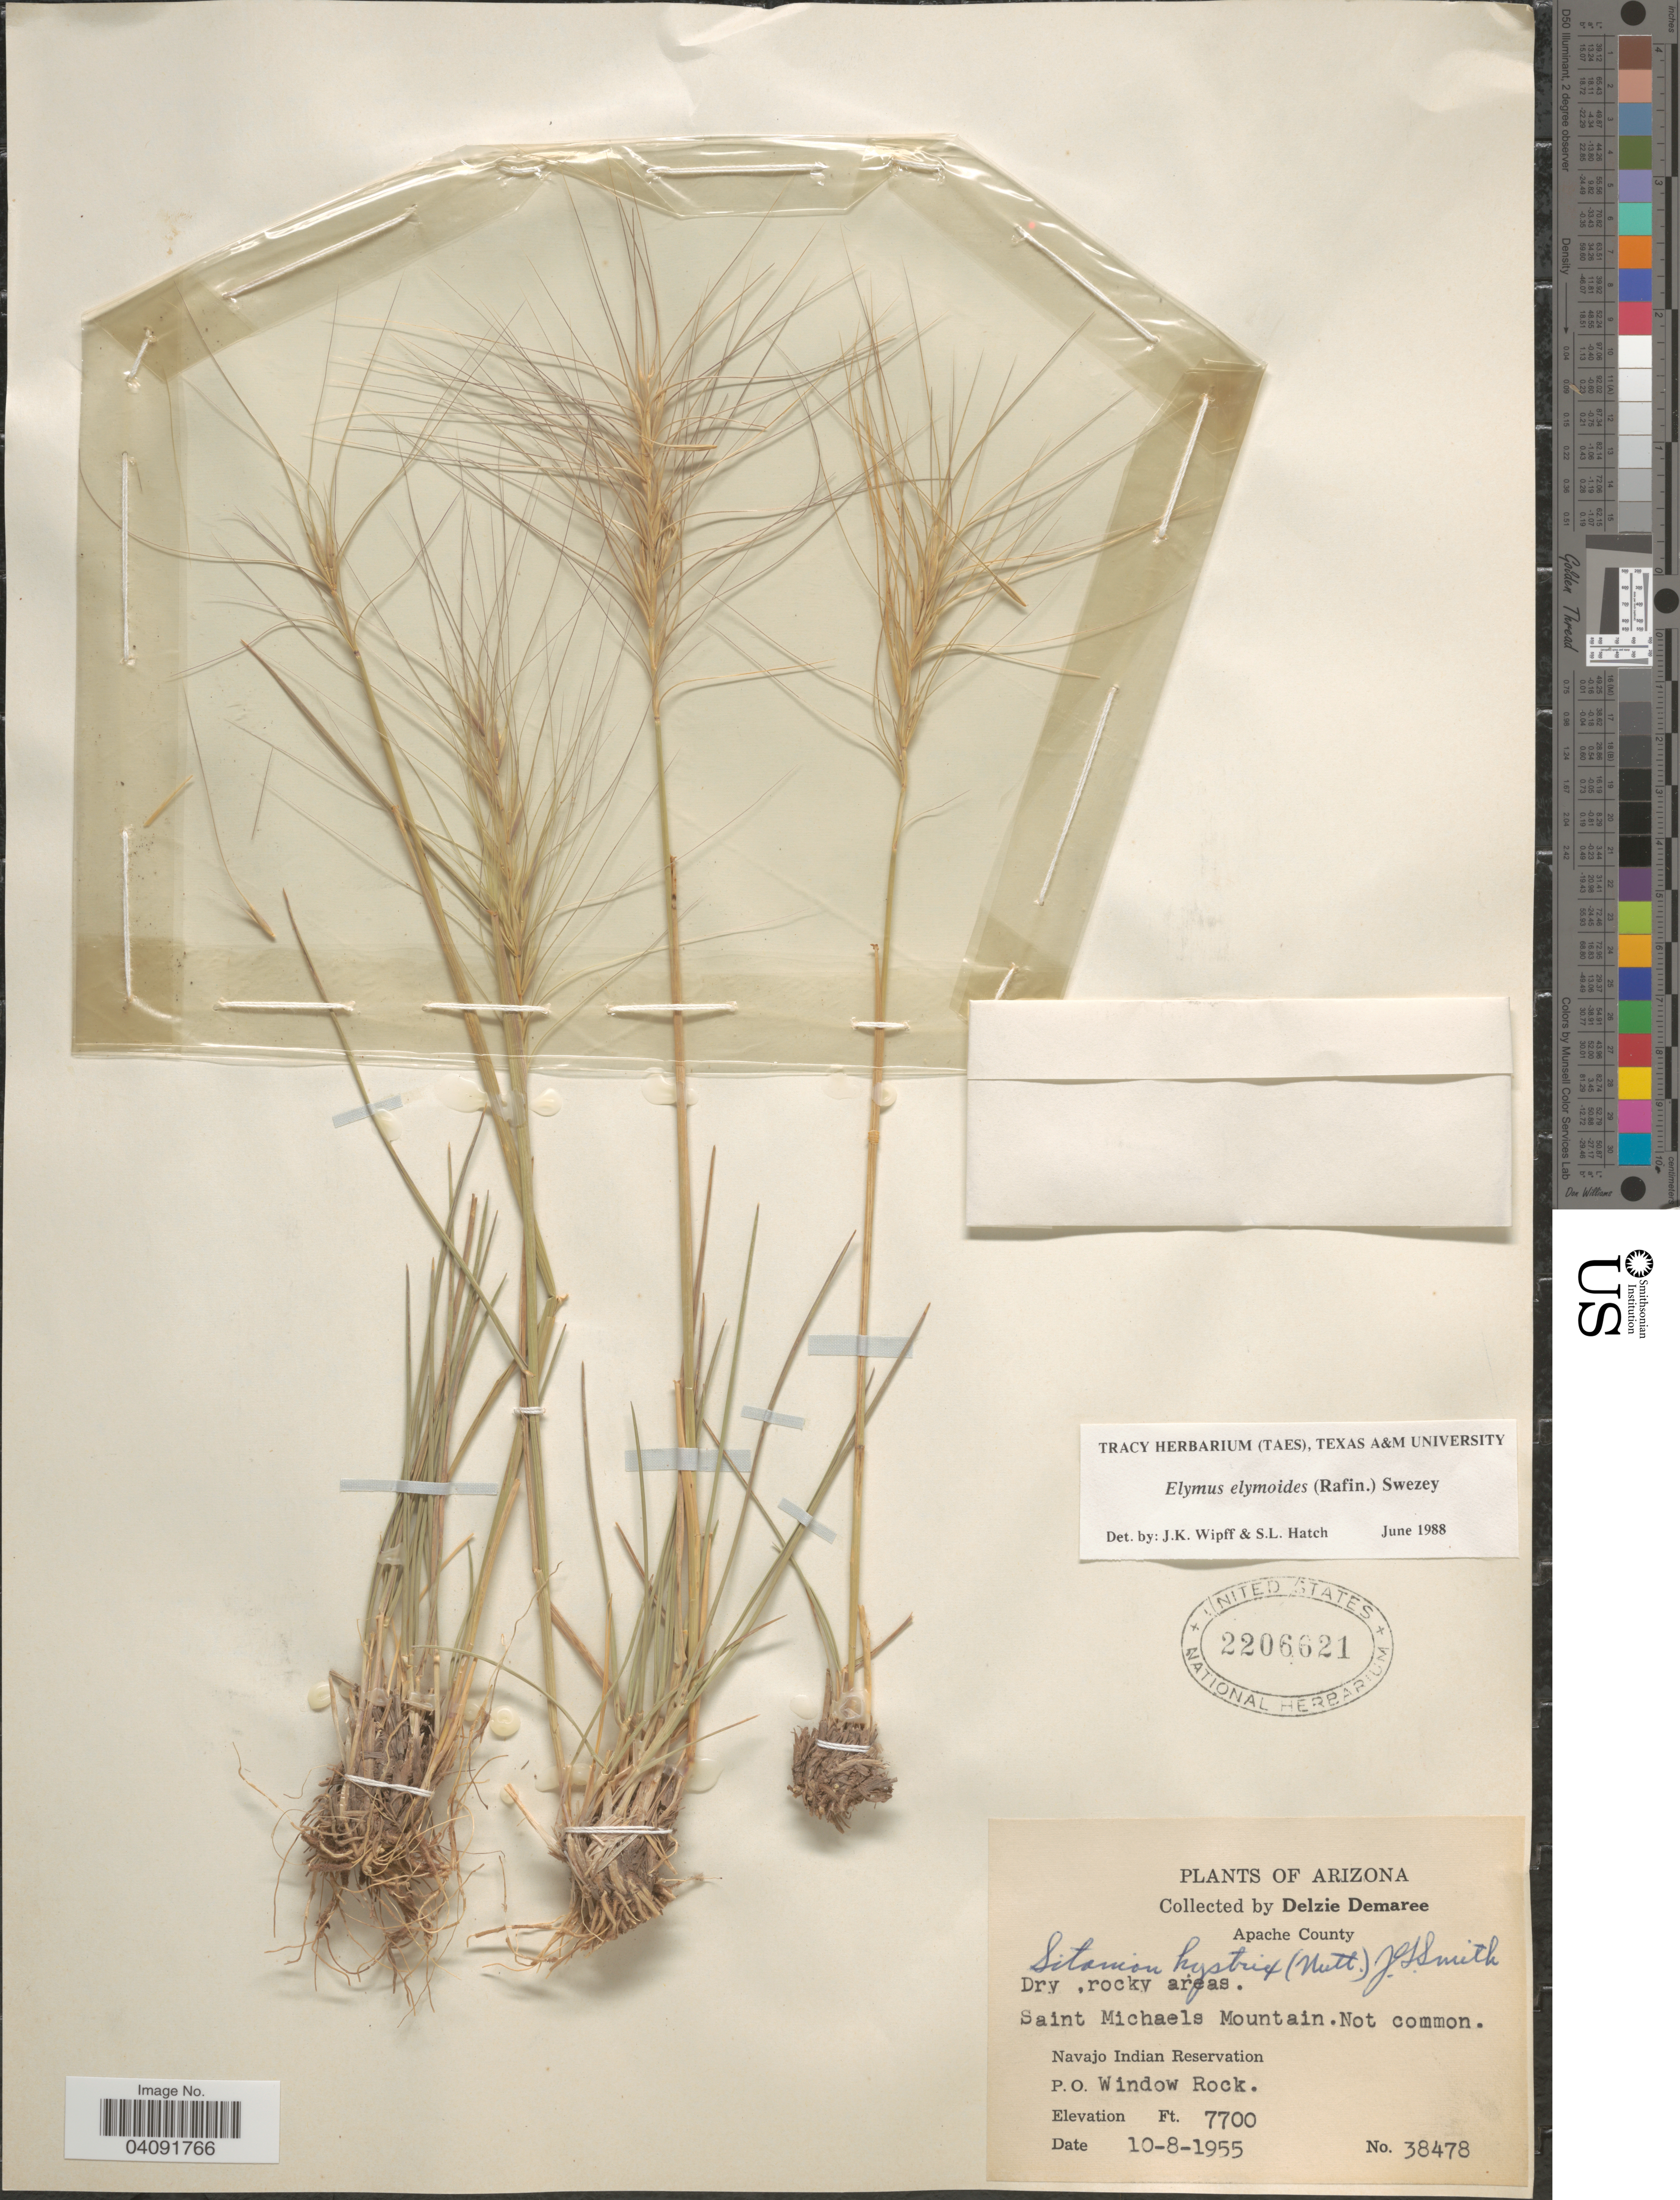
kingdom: Plantae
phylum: Tracheophyta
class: Liliopsida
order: Poales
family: Poaceae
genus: Elymus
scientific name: Elymus elymoides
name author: (Raf.) Swezey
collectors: D. Demaree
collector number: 38478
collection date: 1955-08-10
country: United States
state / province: Arizona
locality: Apache County. Saint Michaels Mountain. Navajo Indian Reservation. P.O. Window Rock.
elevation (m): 2347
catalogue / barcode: US 2206621